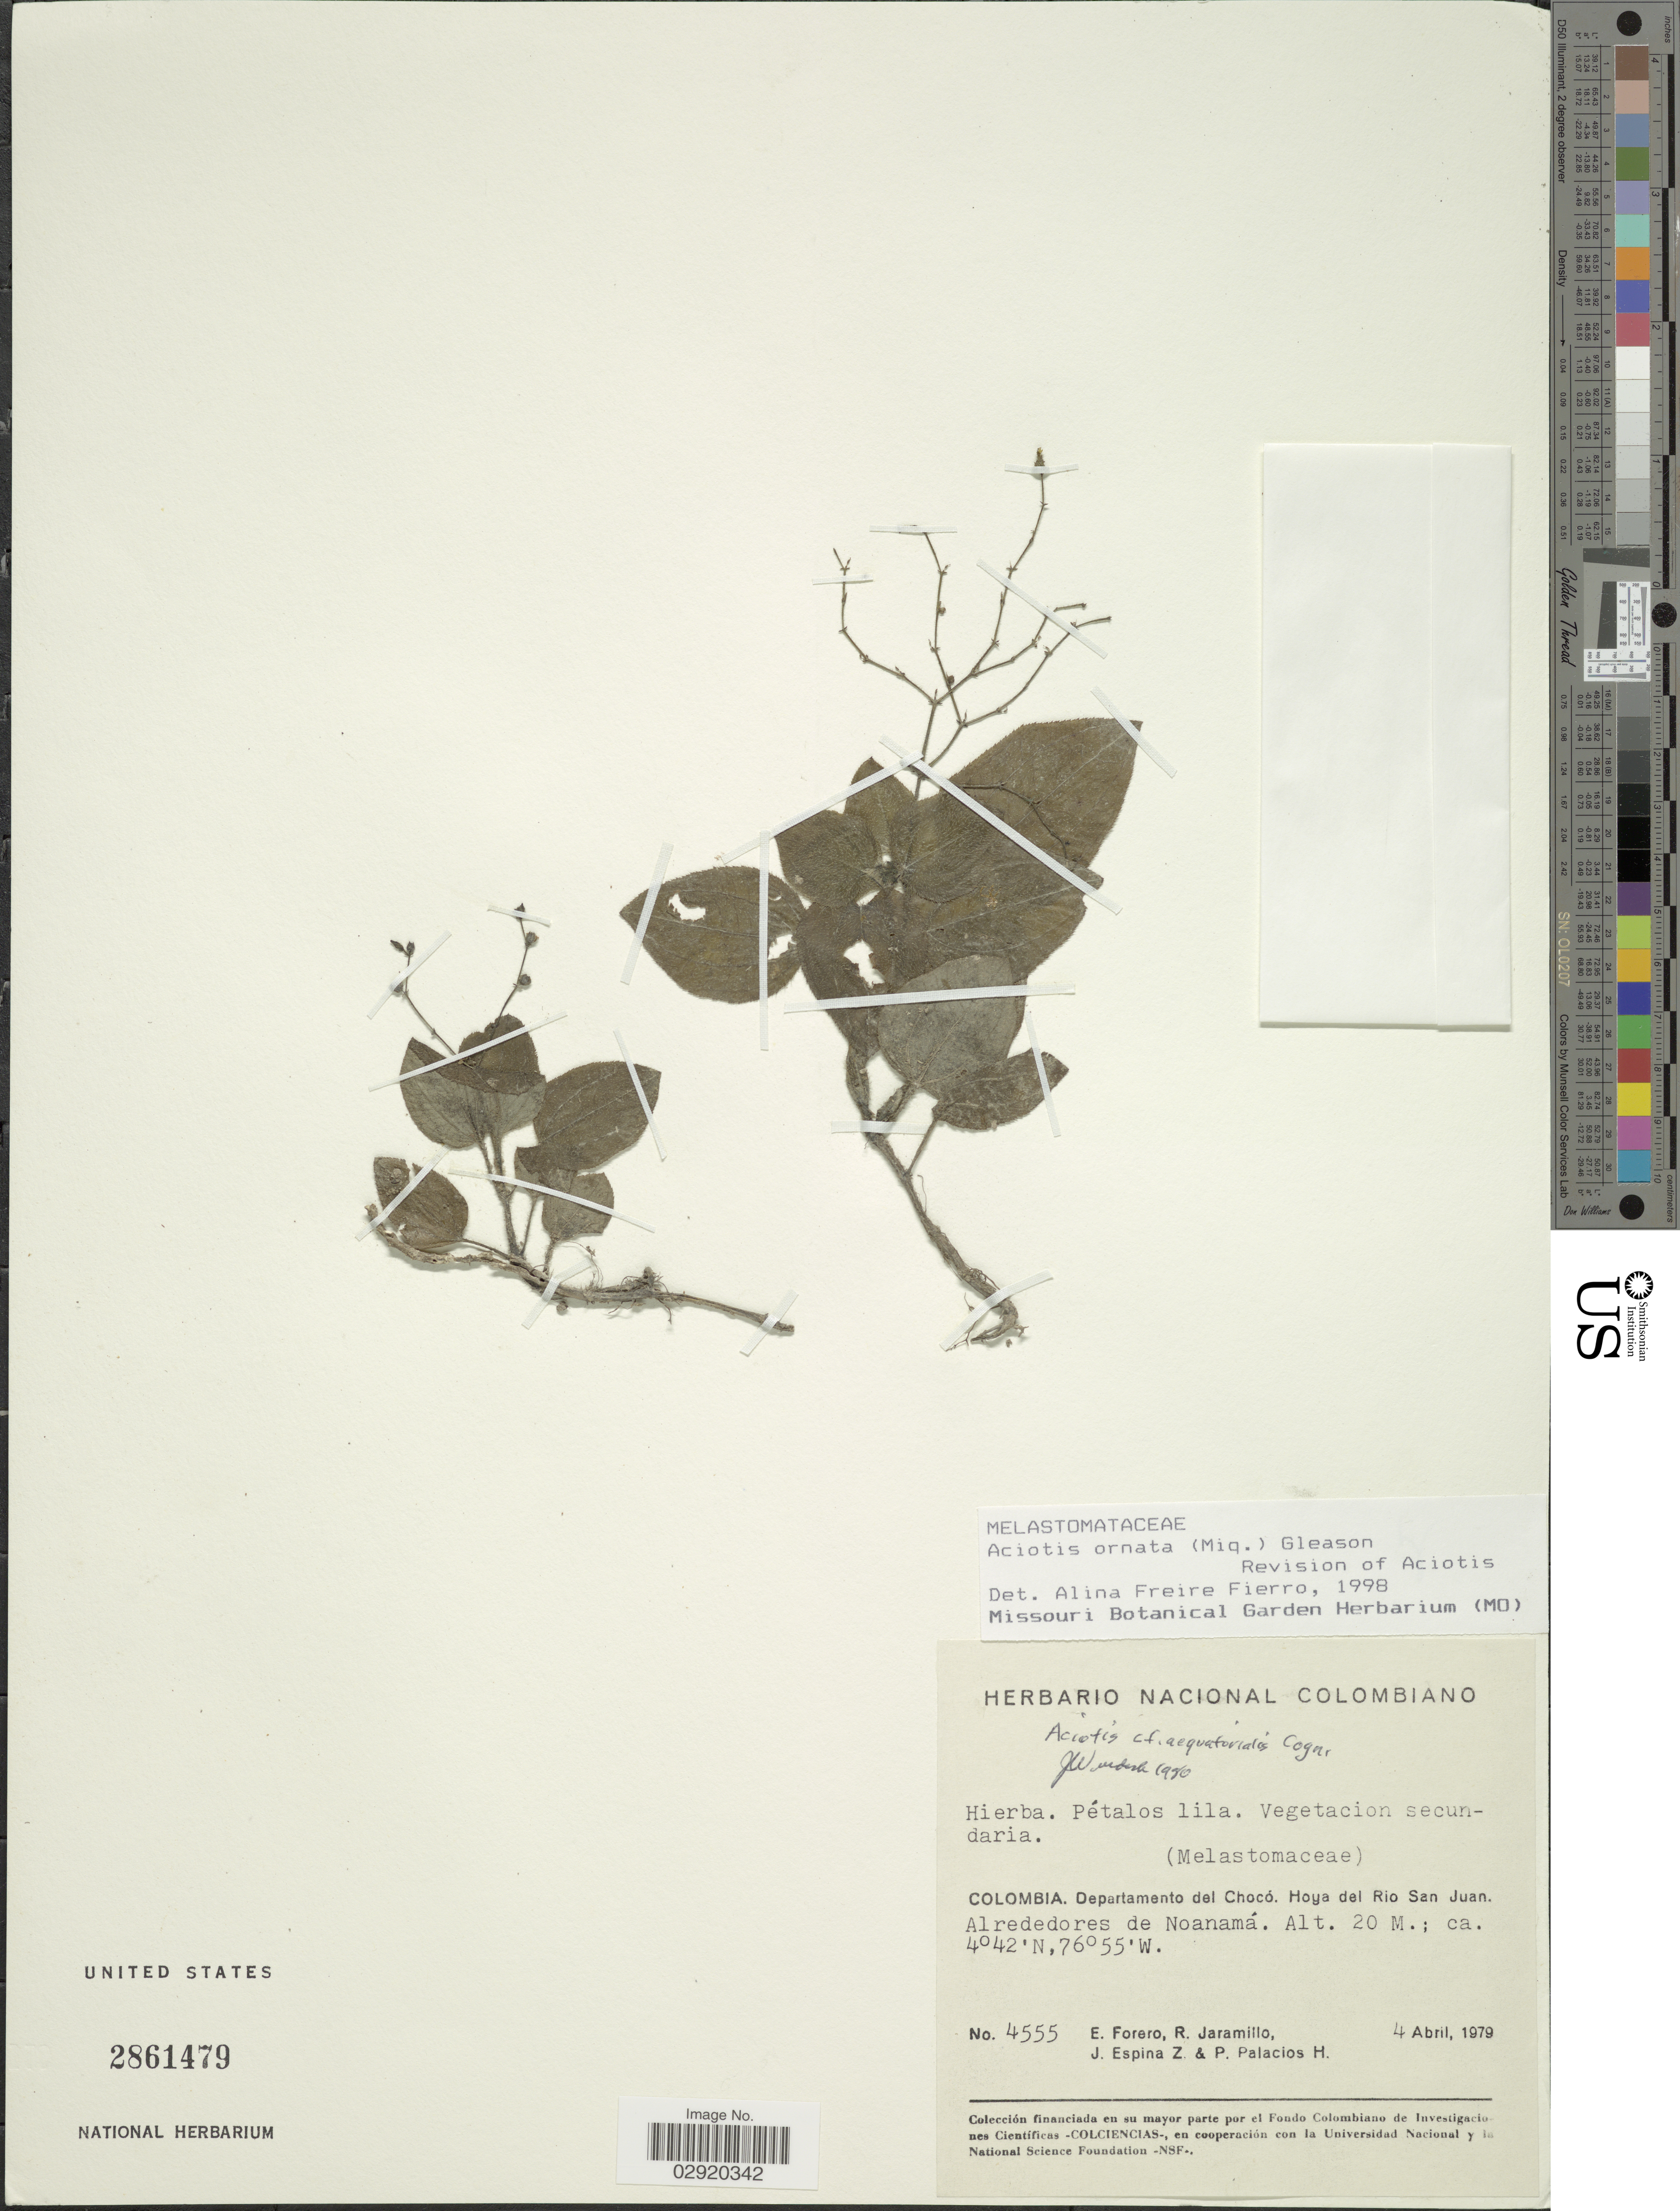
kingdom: Plantae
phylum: Tracheophyta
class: Magnoliopsida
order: Myrtales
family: Melastomataceae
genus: Aciotis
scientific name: Aciotis ornata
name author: (Miq.) Gleason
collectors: E. Forero, R. Jaramillo, J. Espina Z. & P. Palacios H.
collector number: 4555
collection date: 1979-04-04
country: Colombia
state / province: Chocó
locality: Departamento del Chocó. Hoya del Rio San Juan. Alrededores de Noanamá.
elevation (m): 20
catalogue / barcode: US 2861479